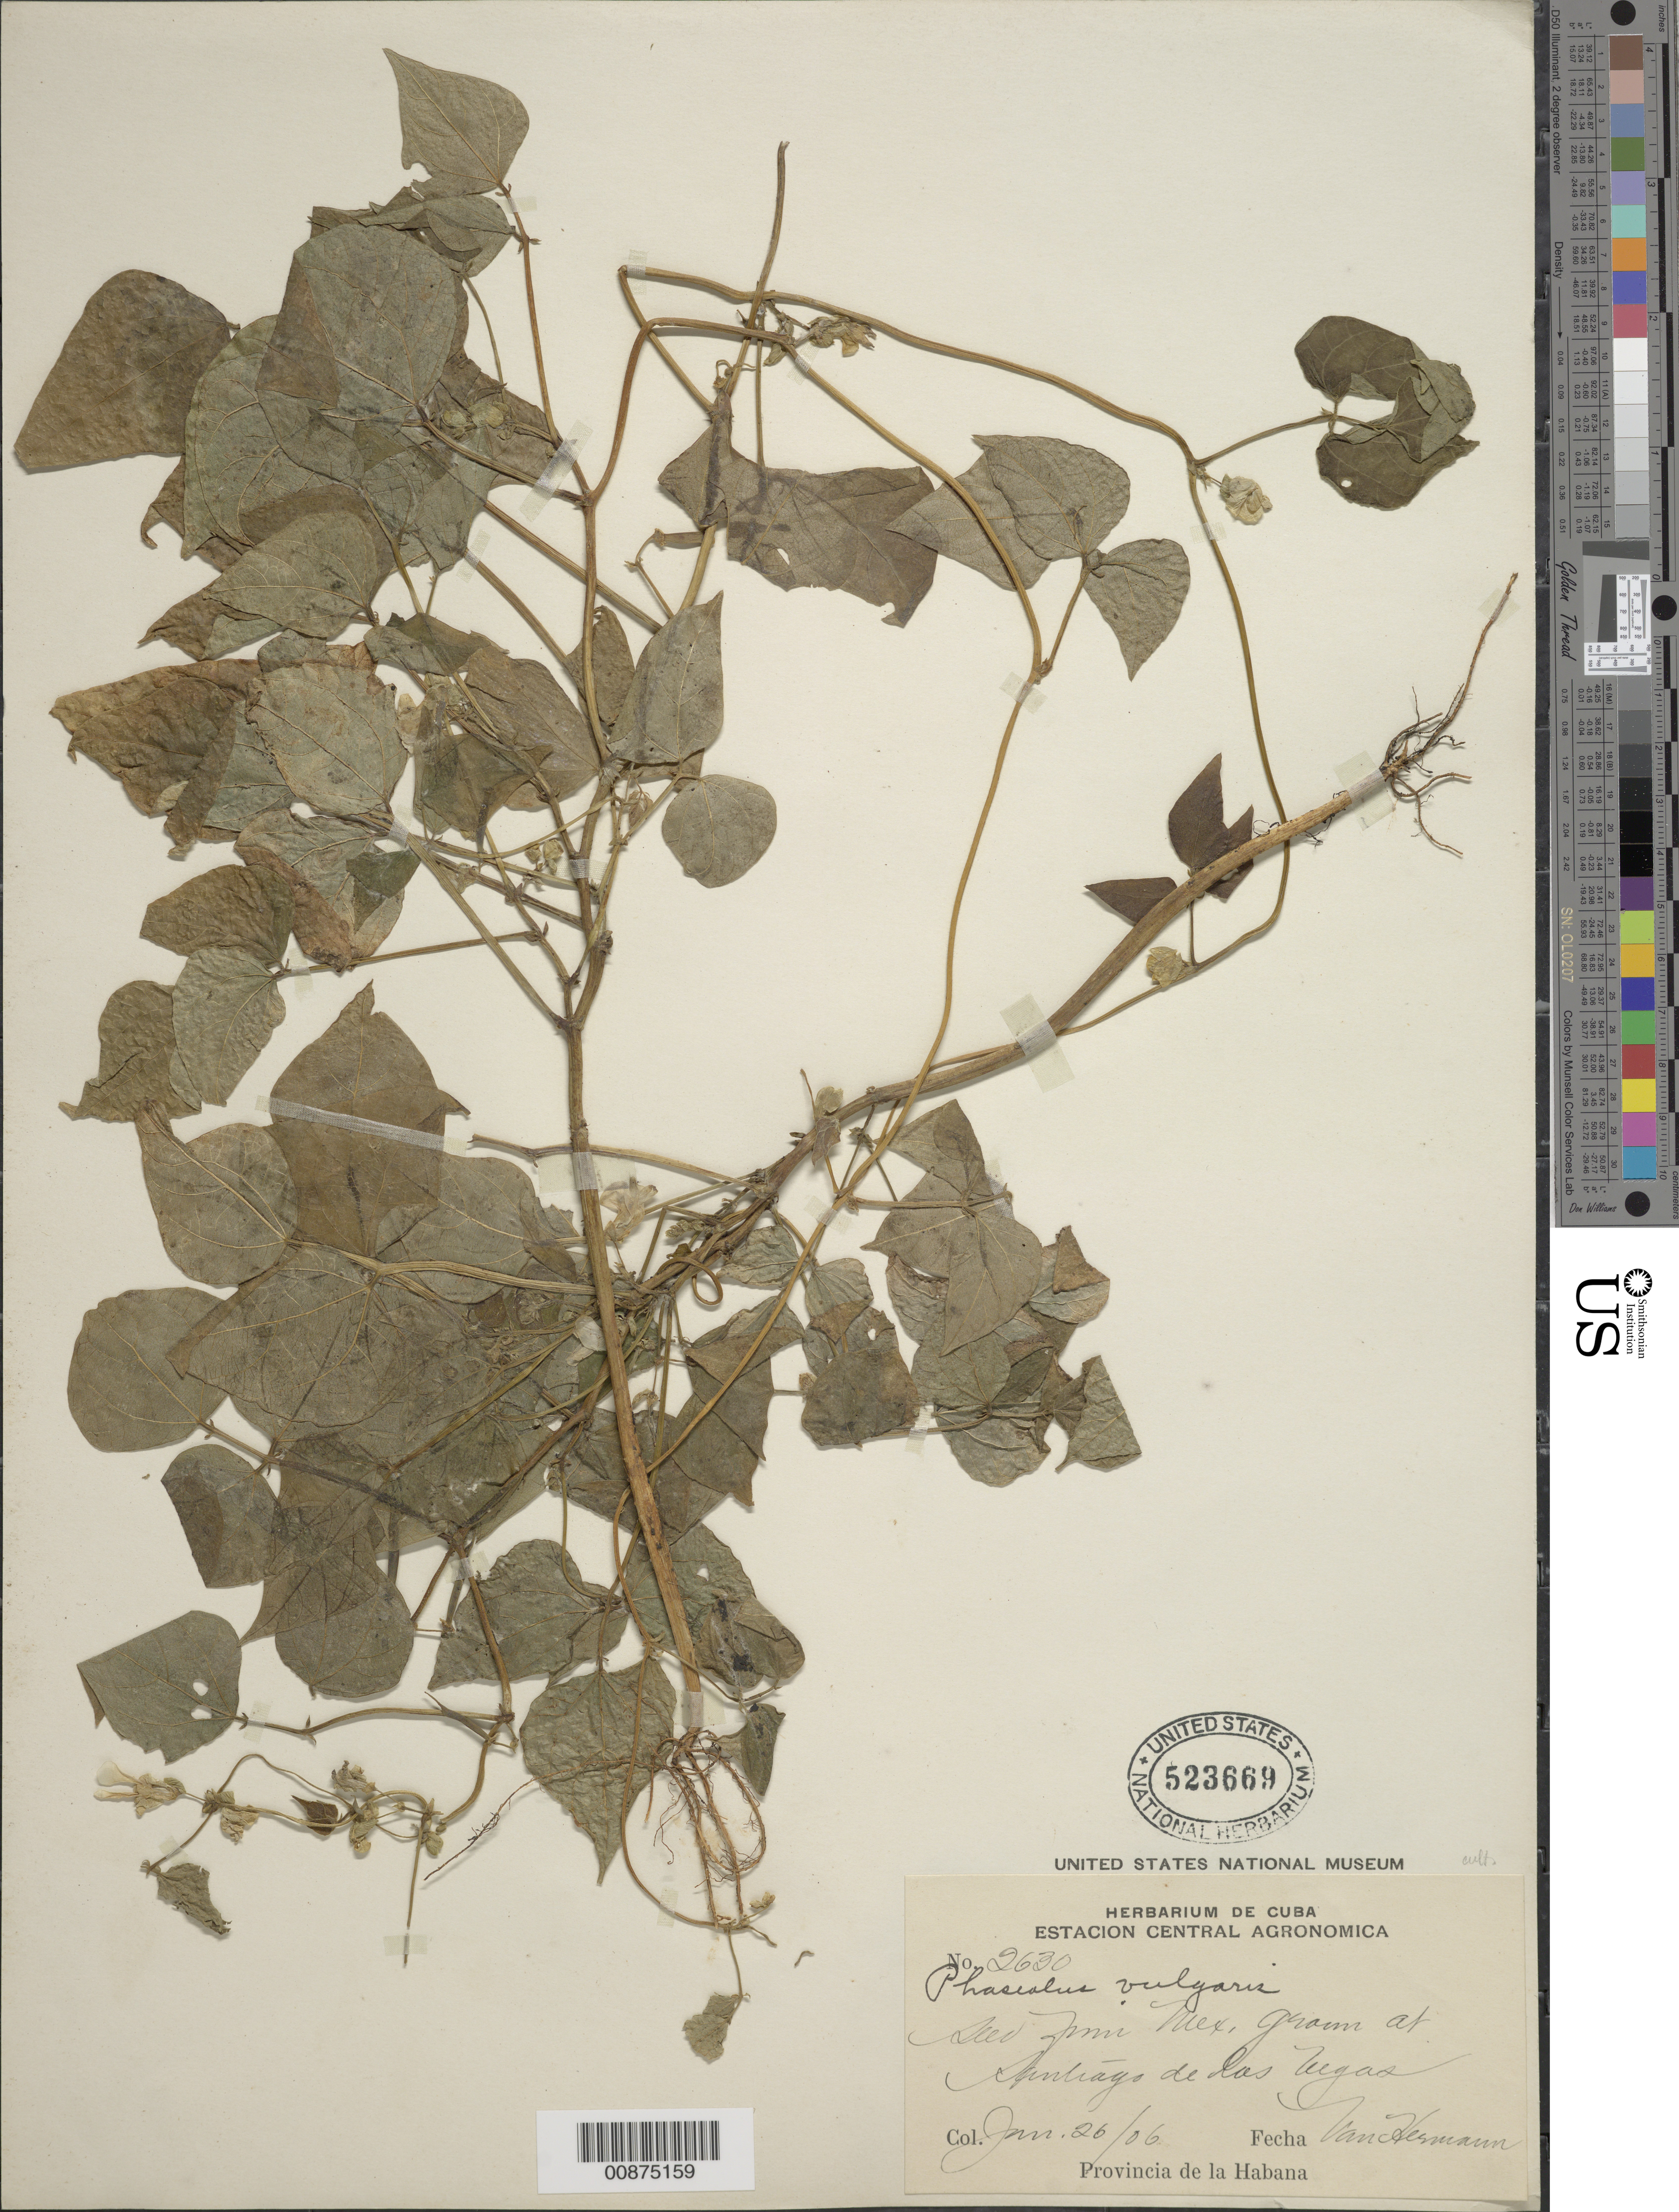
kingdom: Plantae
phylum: Tracheophyta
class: Magnoliopsida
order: Fabales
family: Fabaceae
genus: Phaseolus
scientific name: Phaseolus vulgaris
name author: L.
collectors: H. A. Van Hermann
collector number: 2630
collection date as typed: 26 Jan 1906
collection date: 1906-01-26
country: Cuba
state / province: La Habana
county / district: Municipio Boyeros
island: Cuba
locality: Santiago de las Vegas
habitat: Cultivated in herbarium ground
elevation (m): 97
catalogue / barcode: US 523669